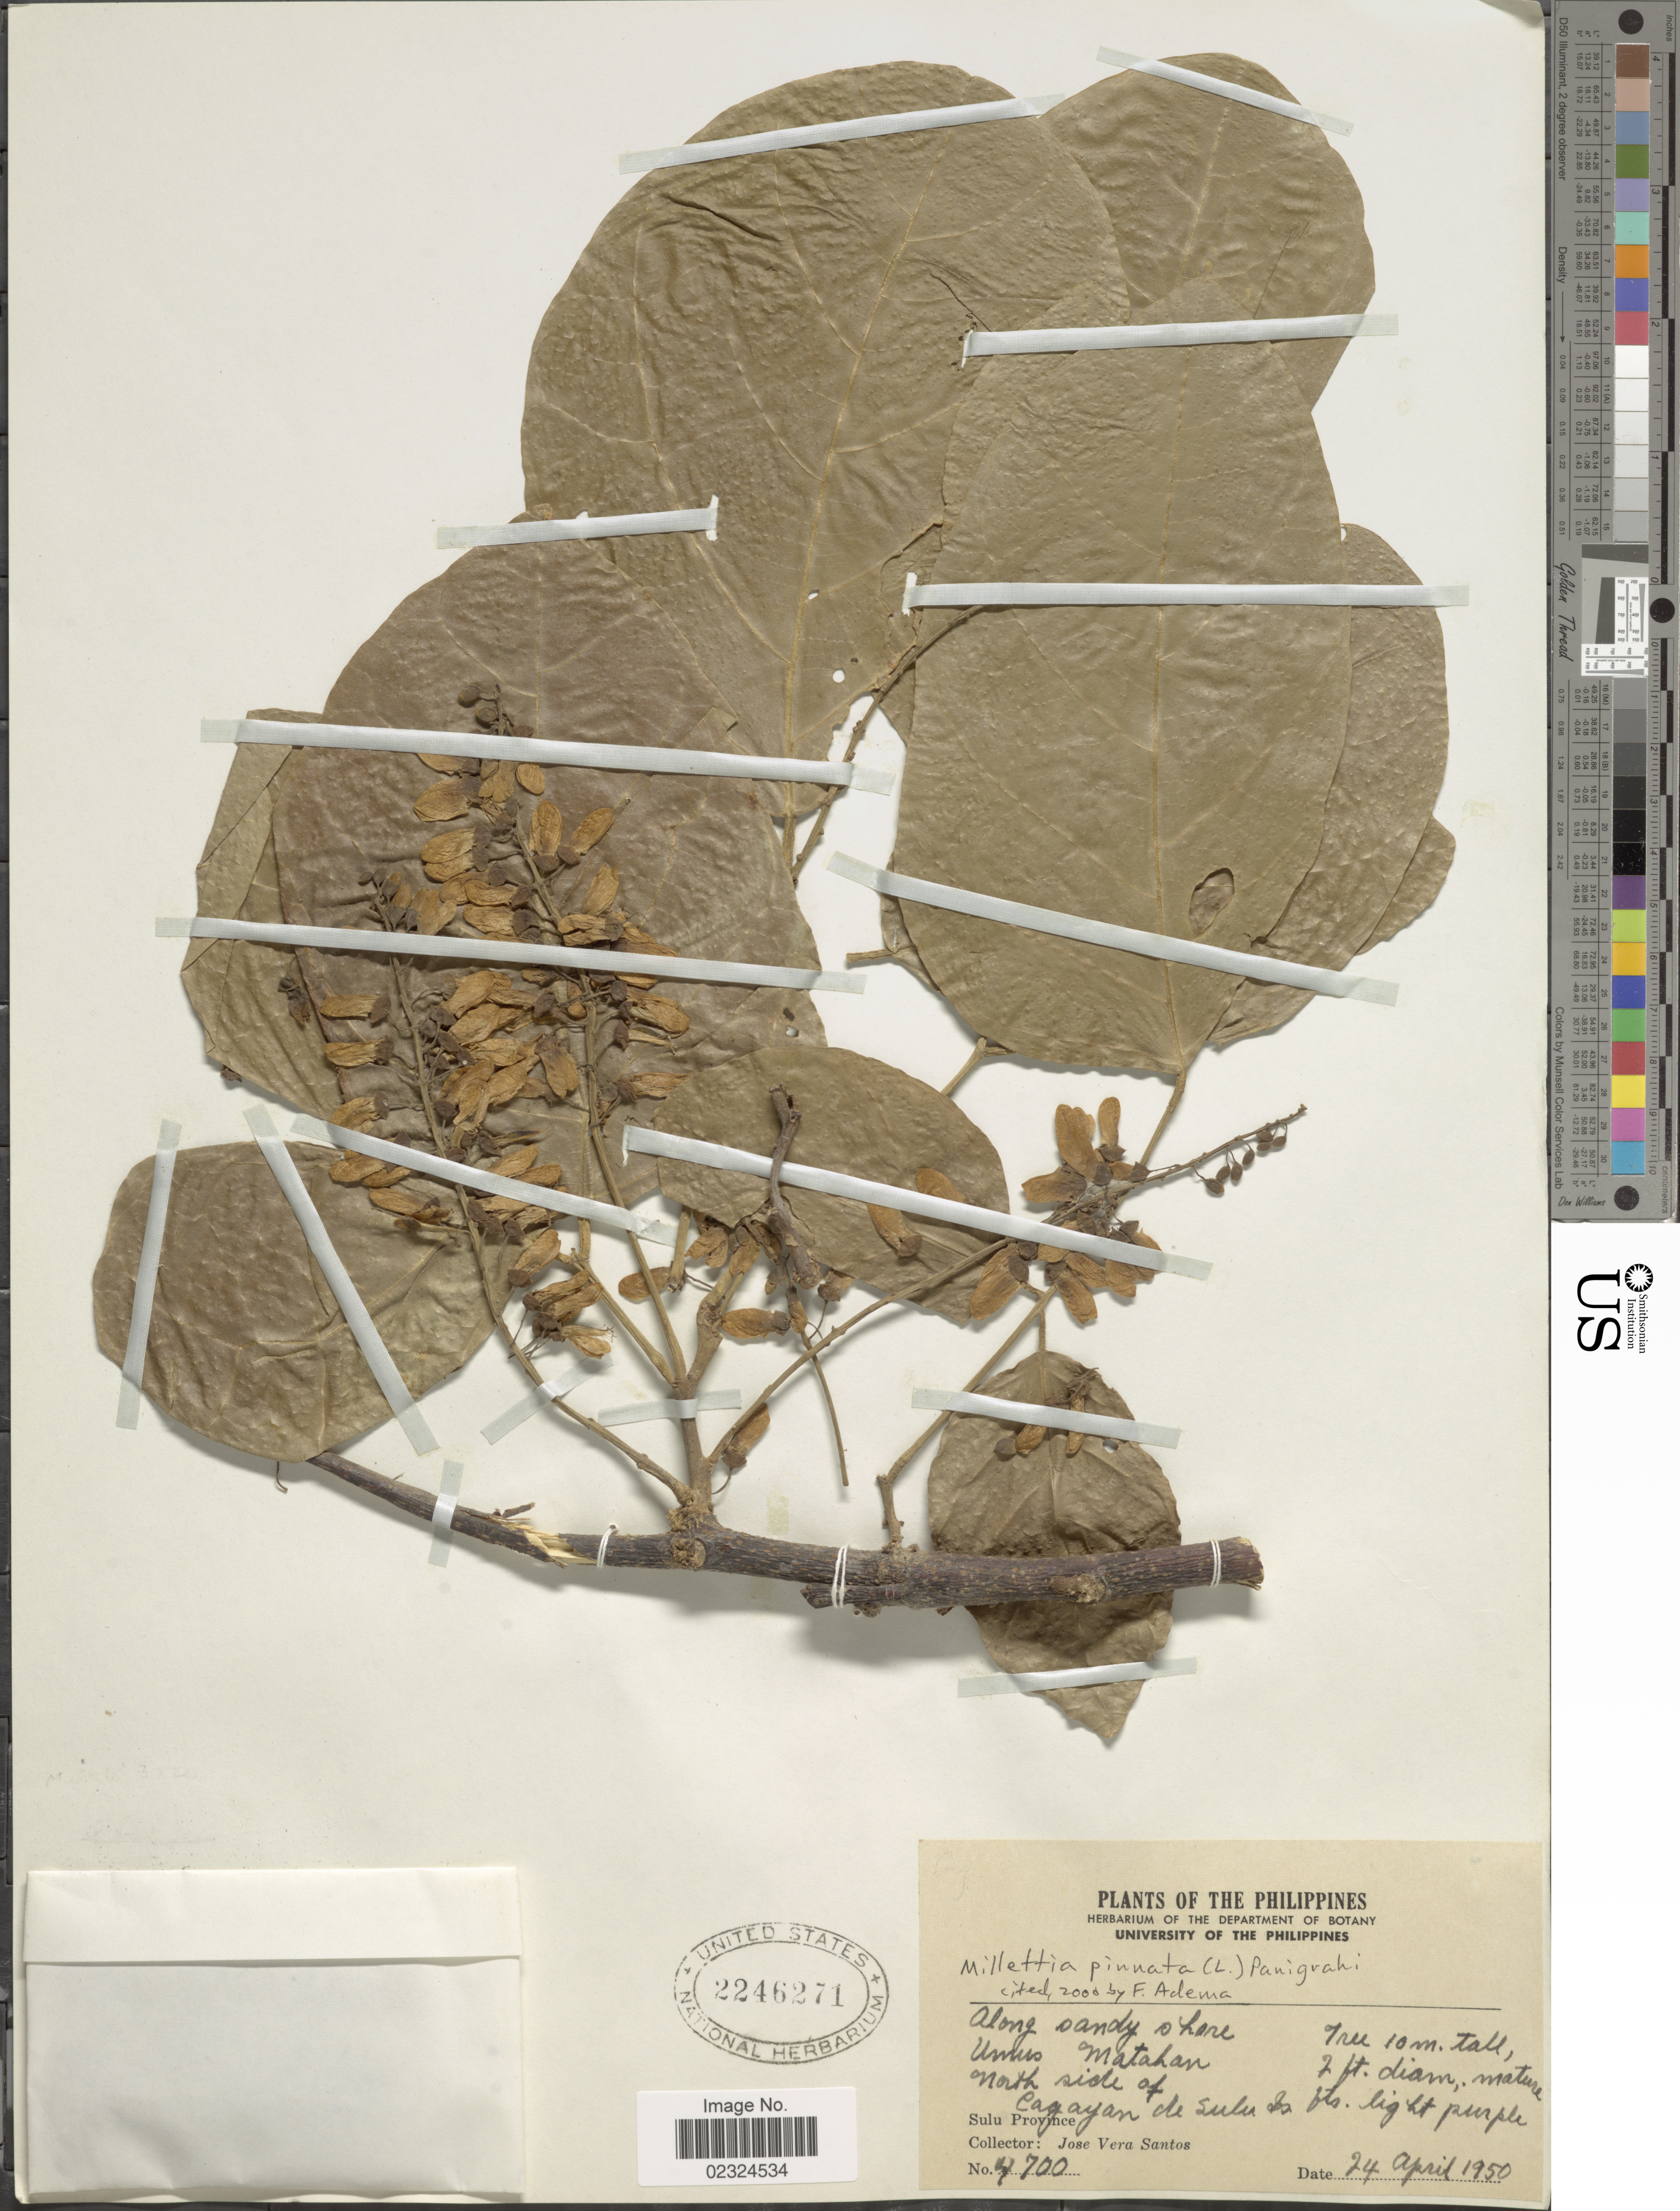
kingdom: Plantae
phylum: Tracheophyta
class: Magnoliopsida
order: Fabales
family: Fabaceae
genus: Millettia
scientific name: Millettia pinnata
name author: (L.) Panigrahi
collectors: J. Santos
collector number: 4700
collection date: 1950-04-24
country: Philippines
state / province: Muslim Mindanao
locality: Along sandy shore. Umus Matahan north side of Cagayan de Sulu Is. Sulu Province.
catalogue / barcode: US 2246271